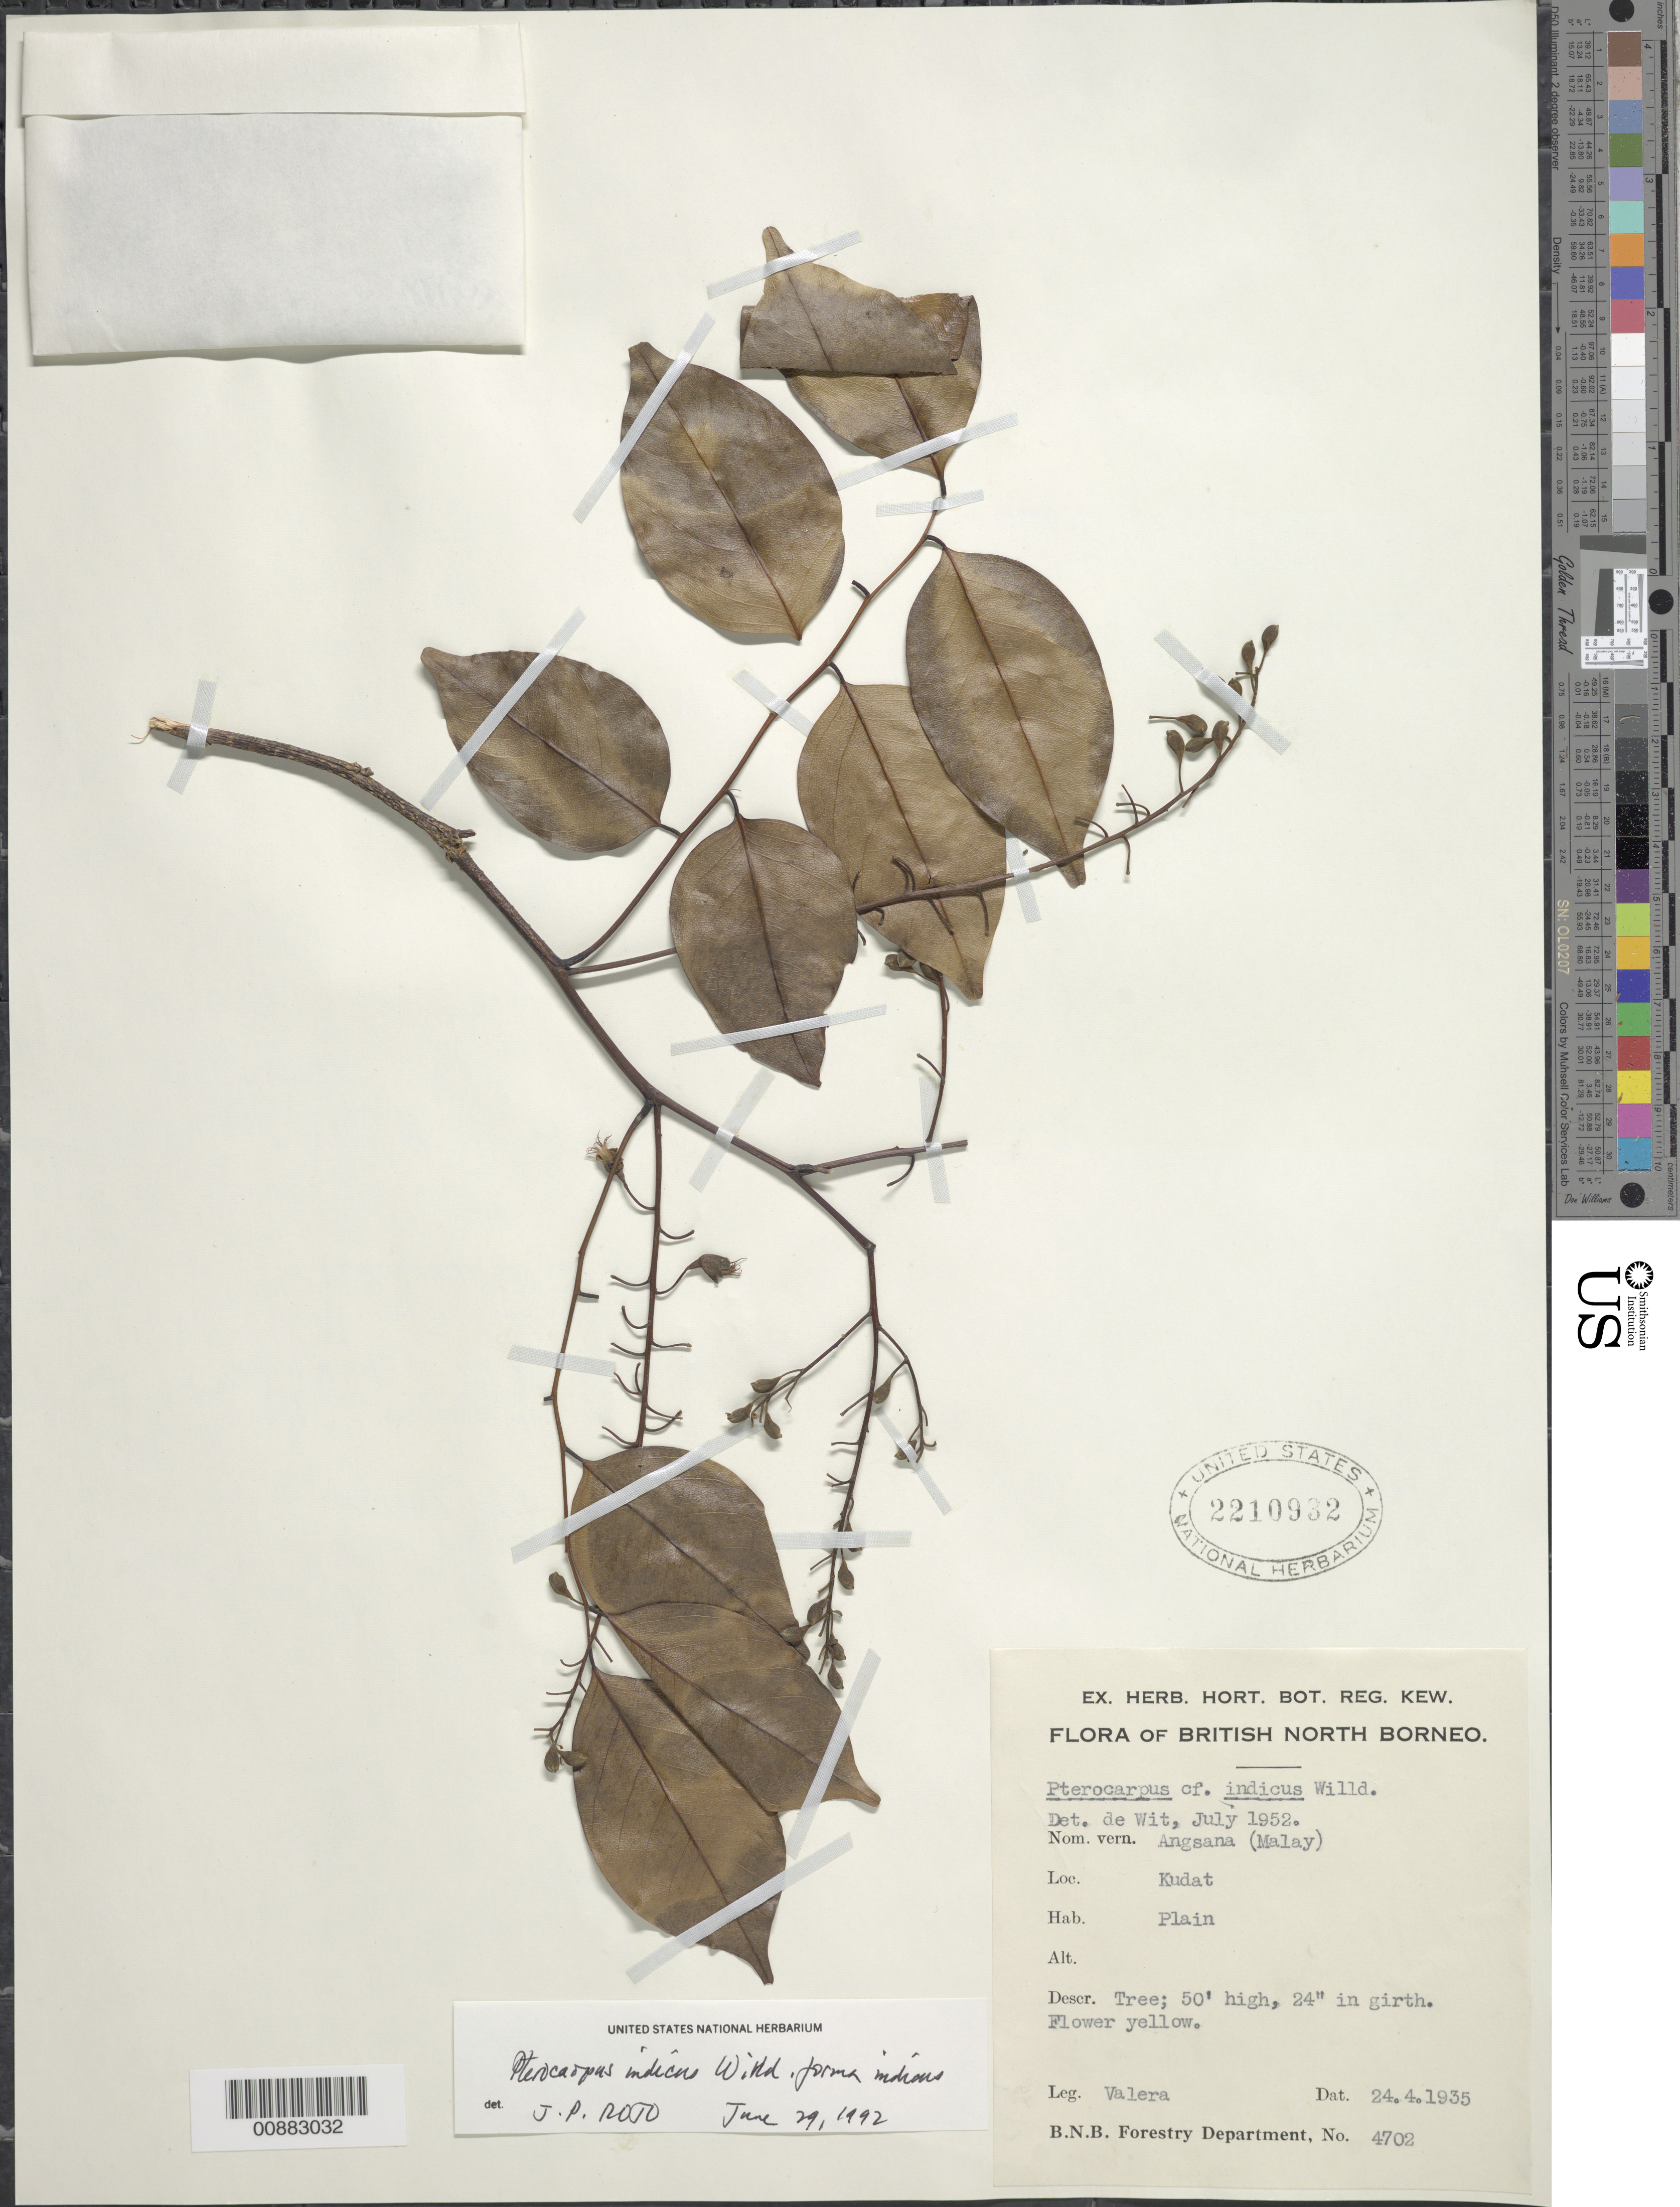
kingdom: Plantae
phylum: Tracheophyta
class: Magnoliopsida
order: Fabales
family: Fabaceae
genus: Pterocarpus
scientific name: Pterocarpus indicus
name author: Willd.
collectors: A. Valera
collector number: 4702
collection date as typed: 24 Apr 1935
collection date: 1935-04-24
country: Indonesia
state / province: Kalimantan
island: Borneo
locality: Kudat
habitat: plain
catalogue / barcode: US 2210932